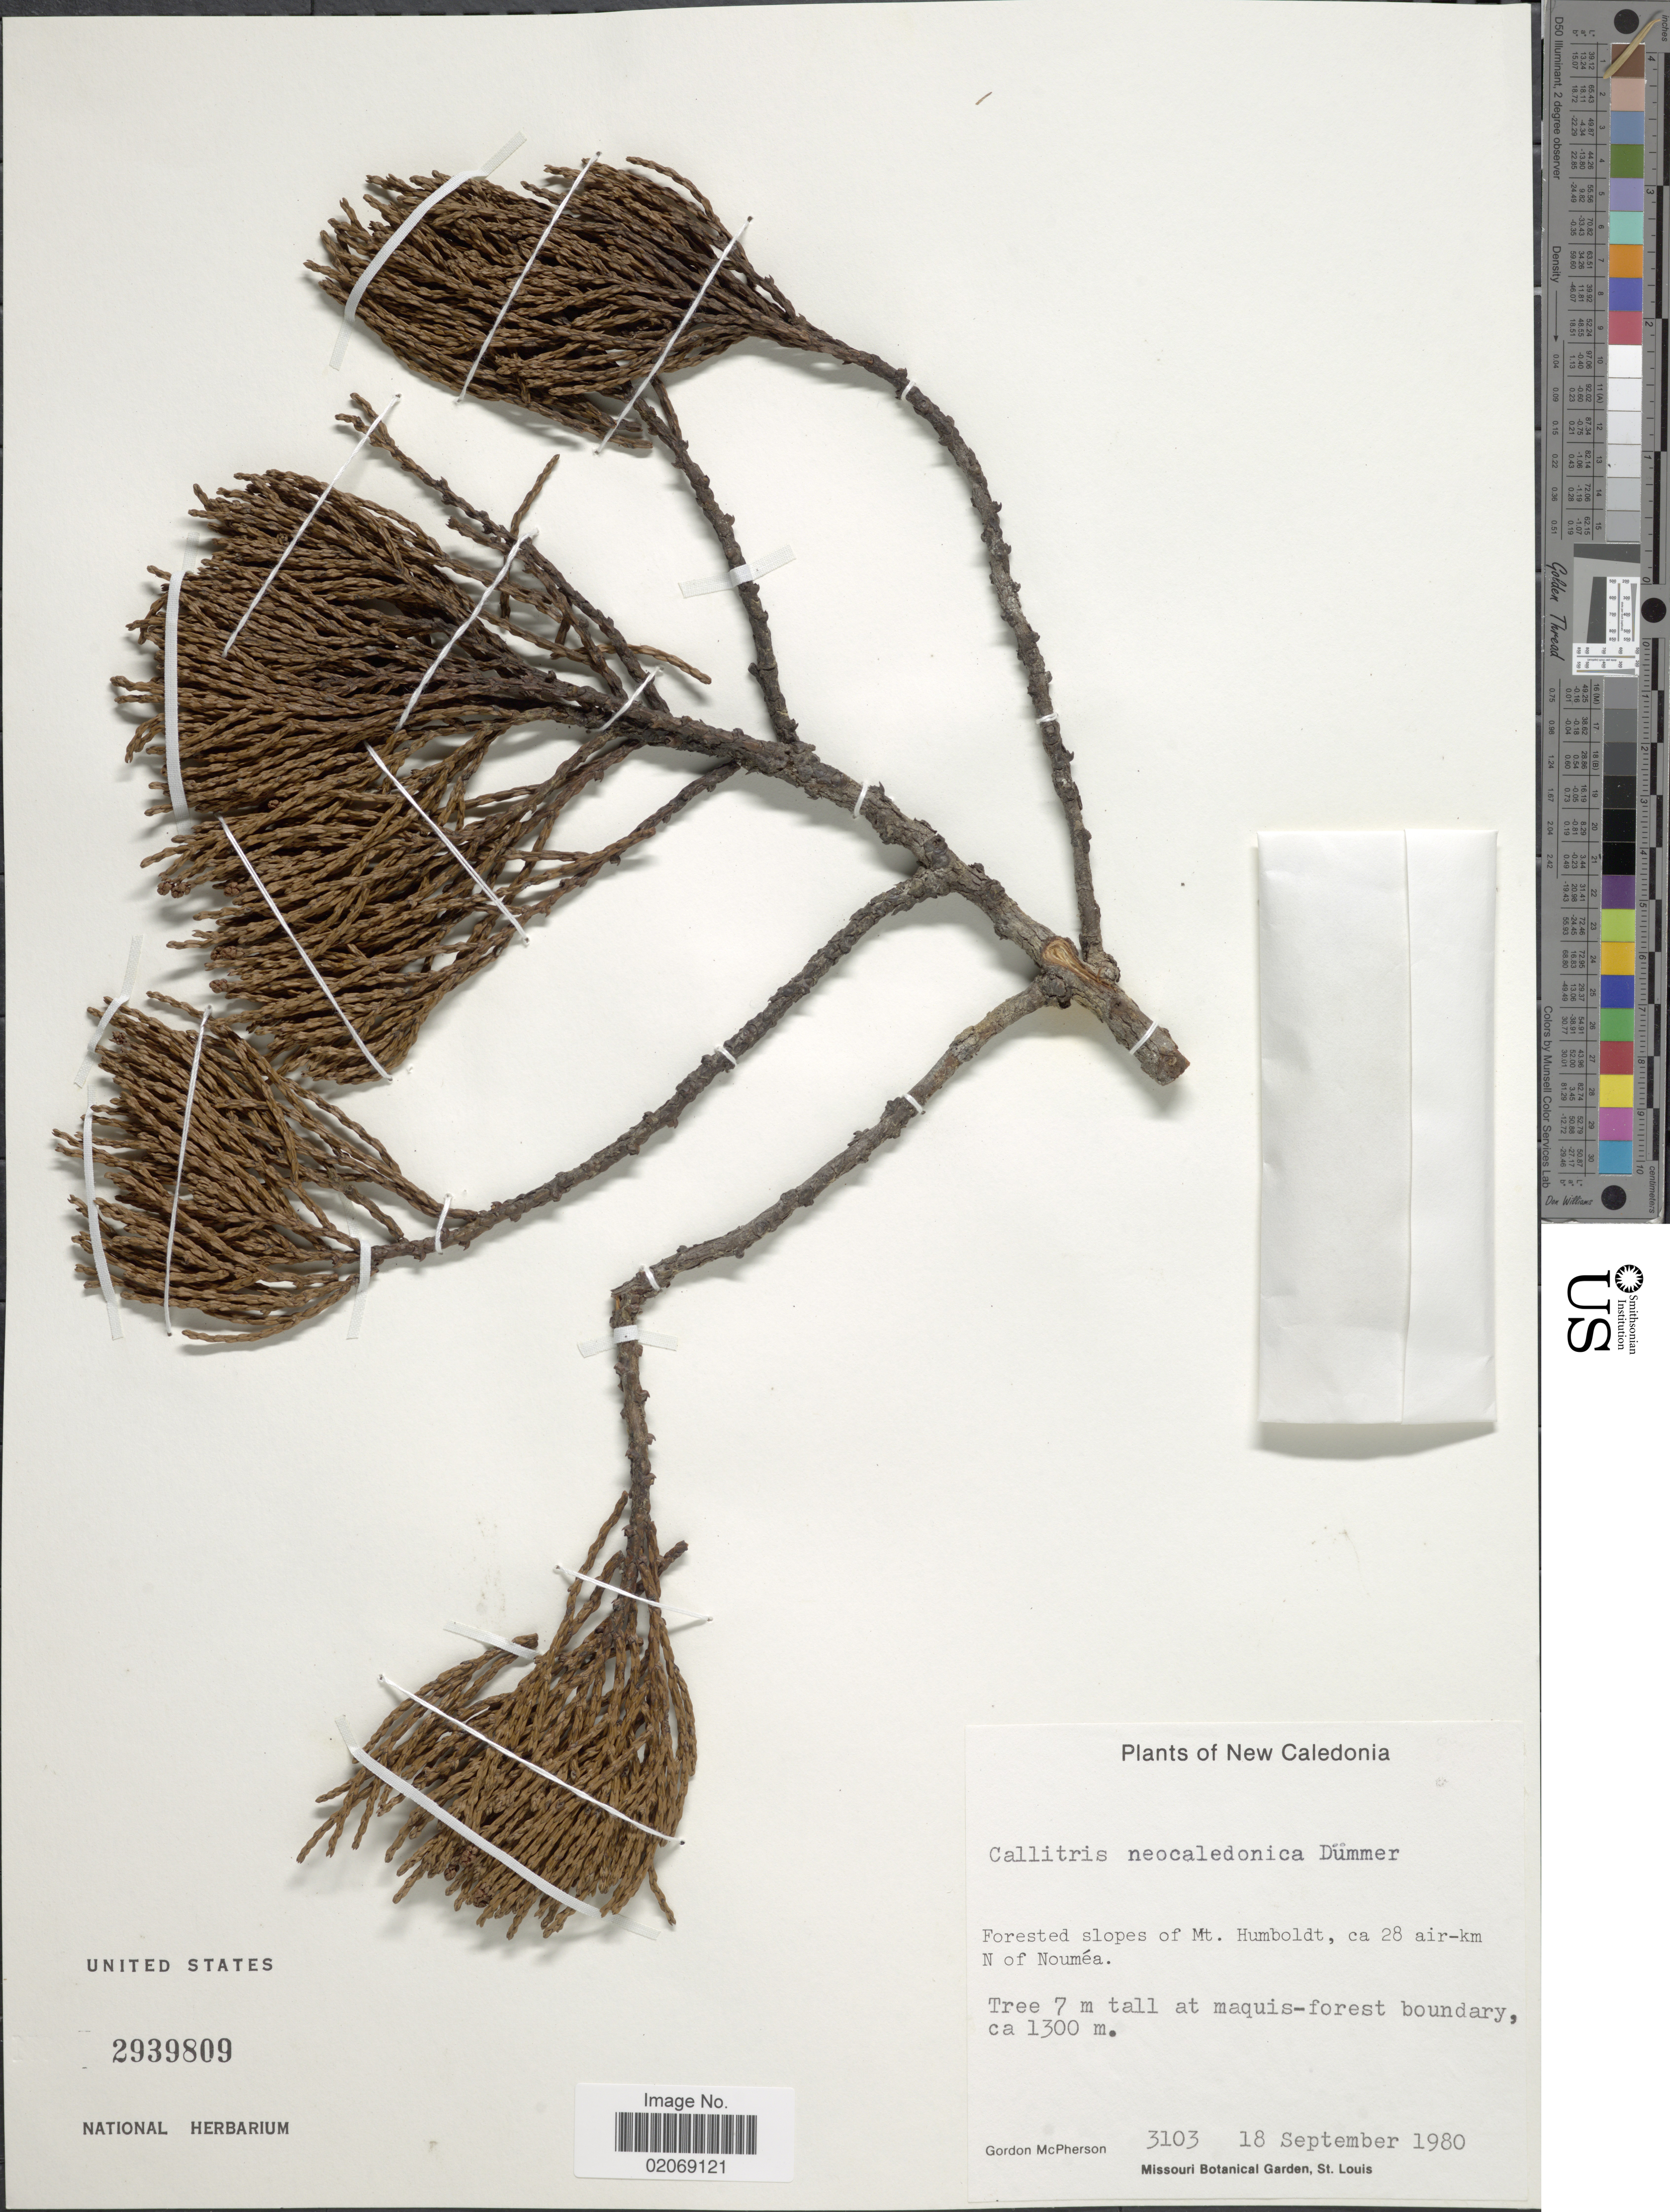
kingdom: Plantae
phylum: Tracheophyta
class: Pinopsida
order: Pinales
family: Cupressaceae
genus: Callitris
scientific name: Callitris neocaledonica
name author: Dümmer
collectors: G. McPherson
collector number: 3103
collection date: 1980-09-18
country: New Caledonia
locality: Forested slopes of Mt. Humboldt, ca. 28 air- km N of Noumea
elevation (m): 1300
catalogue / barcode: US 2939809